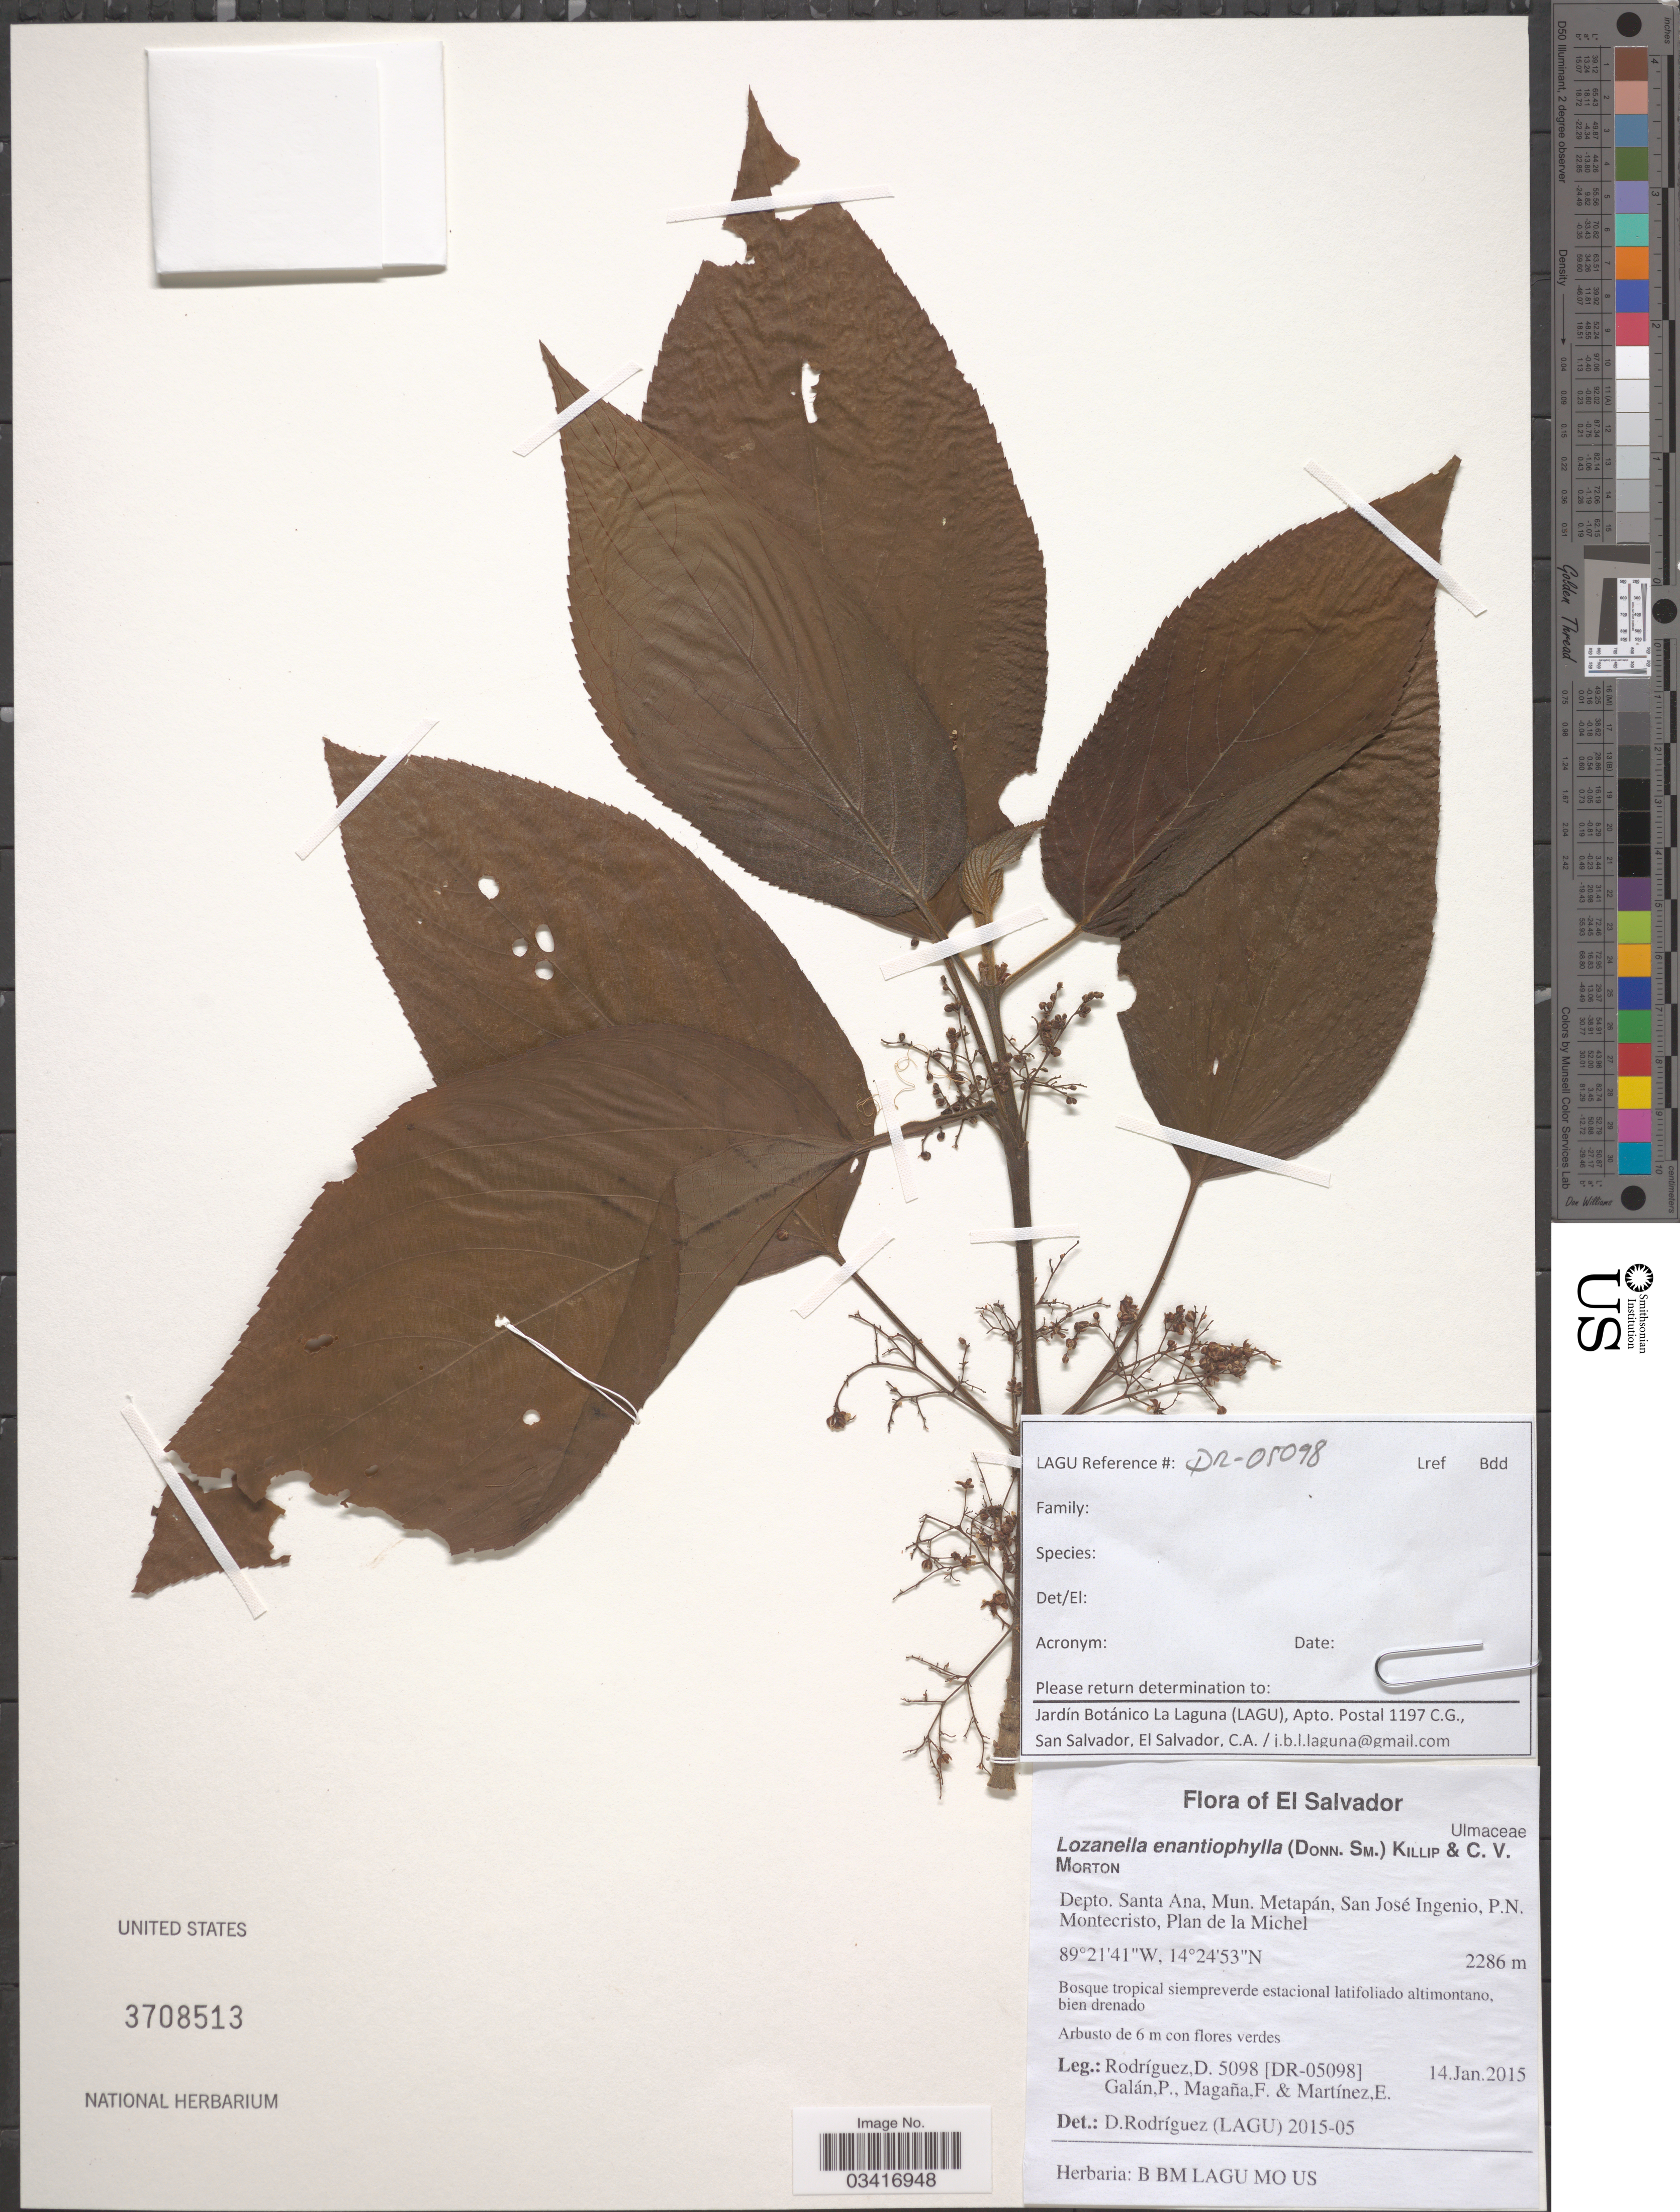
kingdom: Plantae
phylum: Tracheophyta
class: Magnoliopsida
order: Rosales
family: Cannabaceae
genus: Lozanella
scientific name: Lozanella enantiophylla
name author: (Donn. Sm.) Killip & C.V. Morton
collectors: D. Rodriguez, P. Galan, F. Magaña & E. Martínez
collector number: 5098 [DR-05098]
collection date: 2015-01-14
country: El Salvador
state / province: Santa Ana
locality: Depto. Santa Ana, Mun. Metapán, San José Ingenio, P.N. Montecristo, Plan de la Michel.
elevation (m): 2286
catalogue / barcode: US 3708513